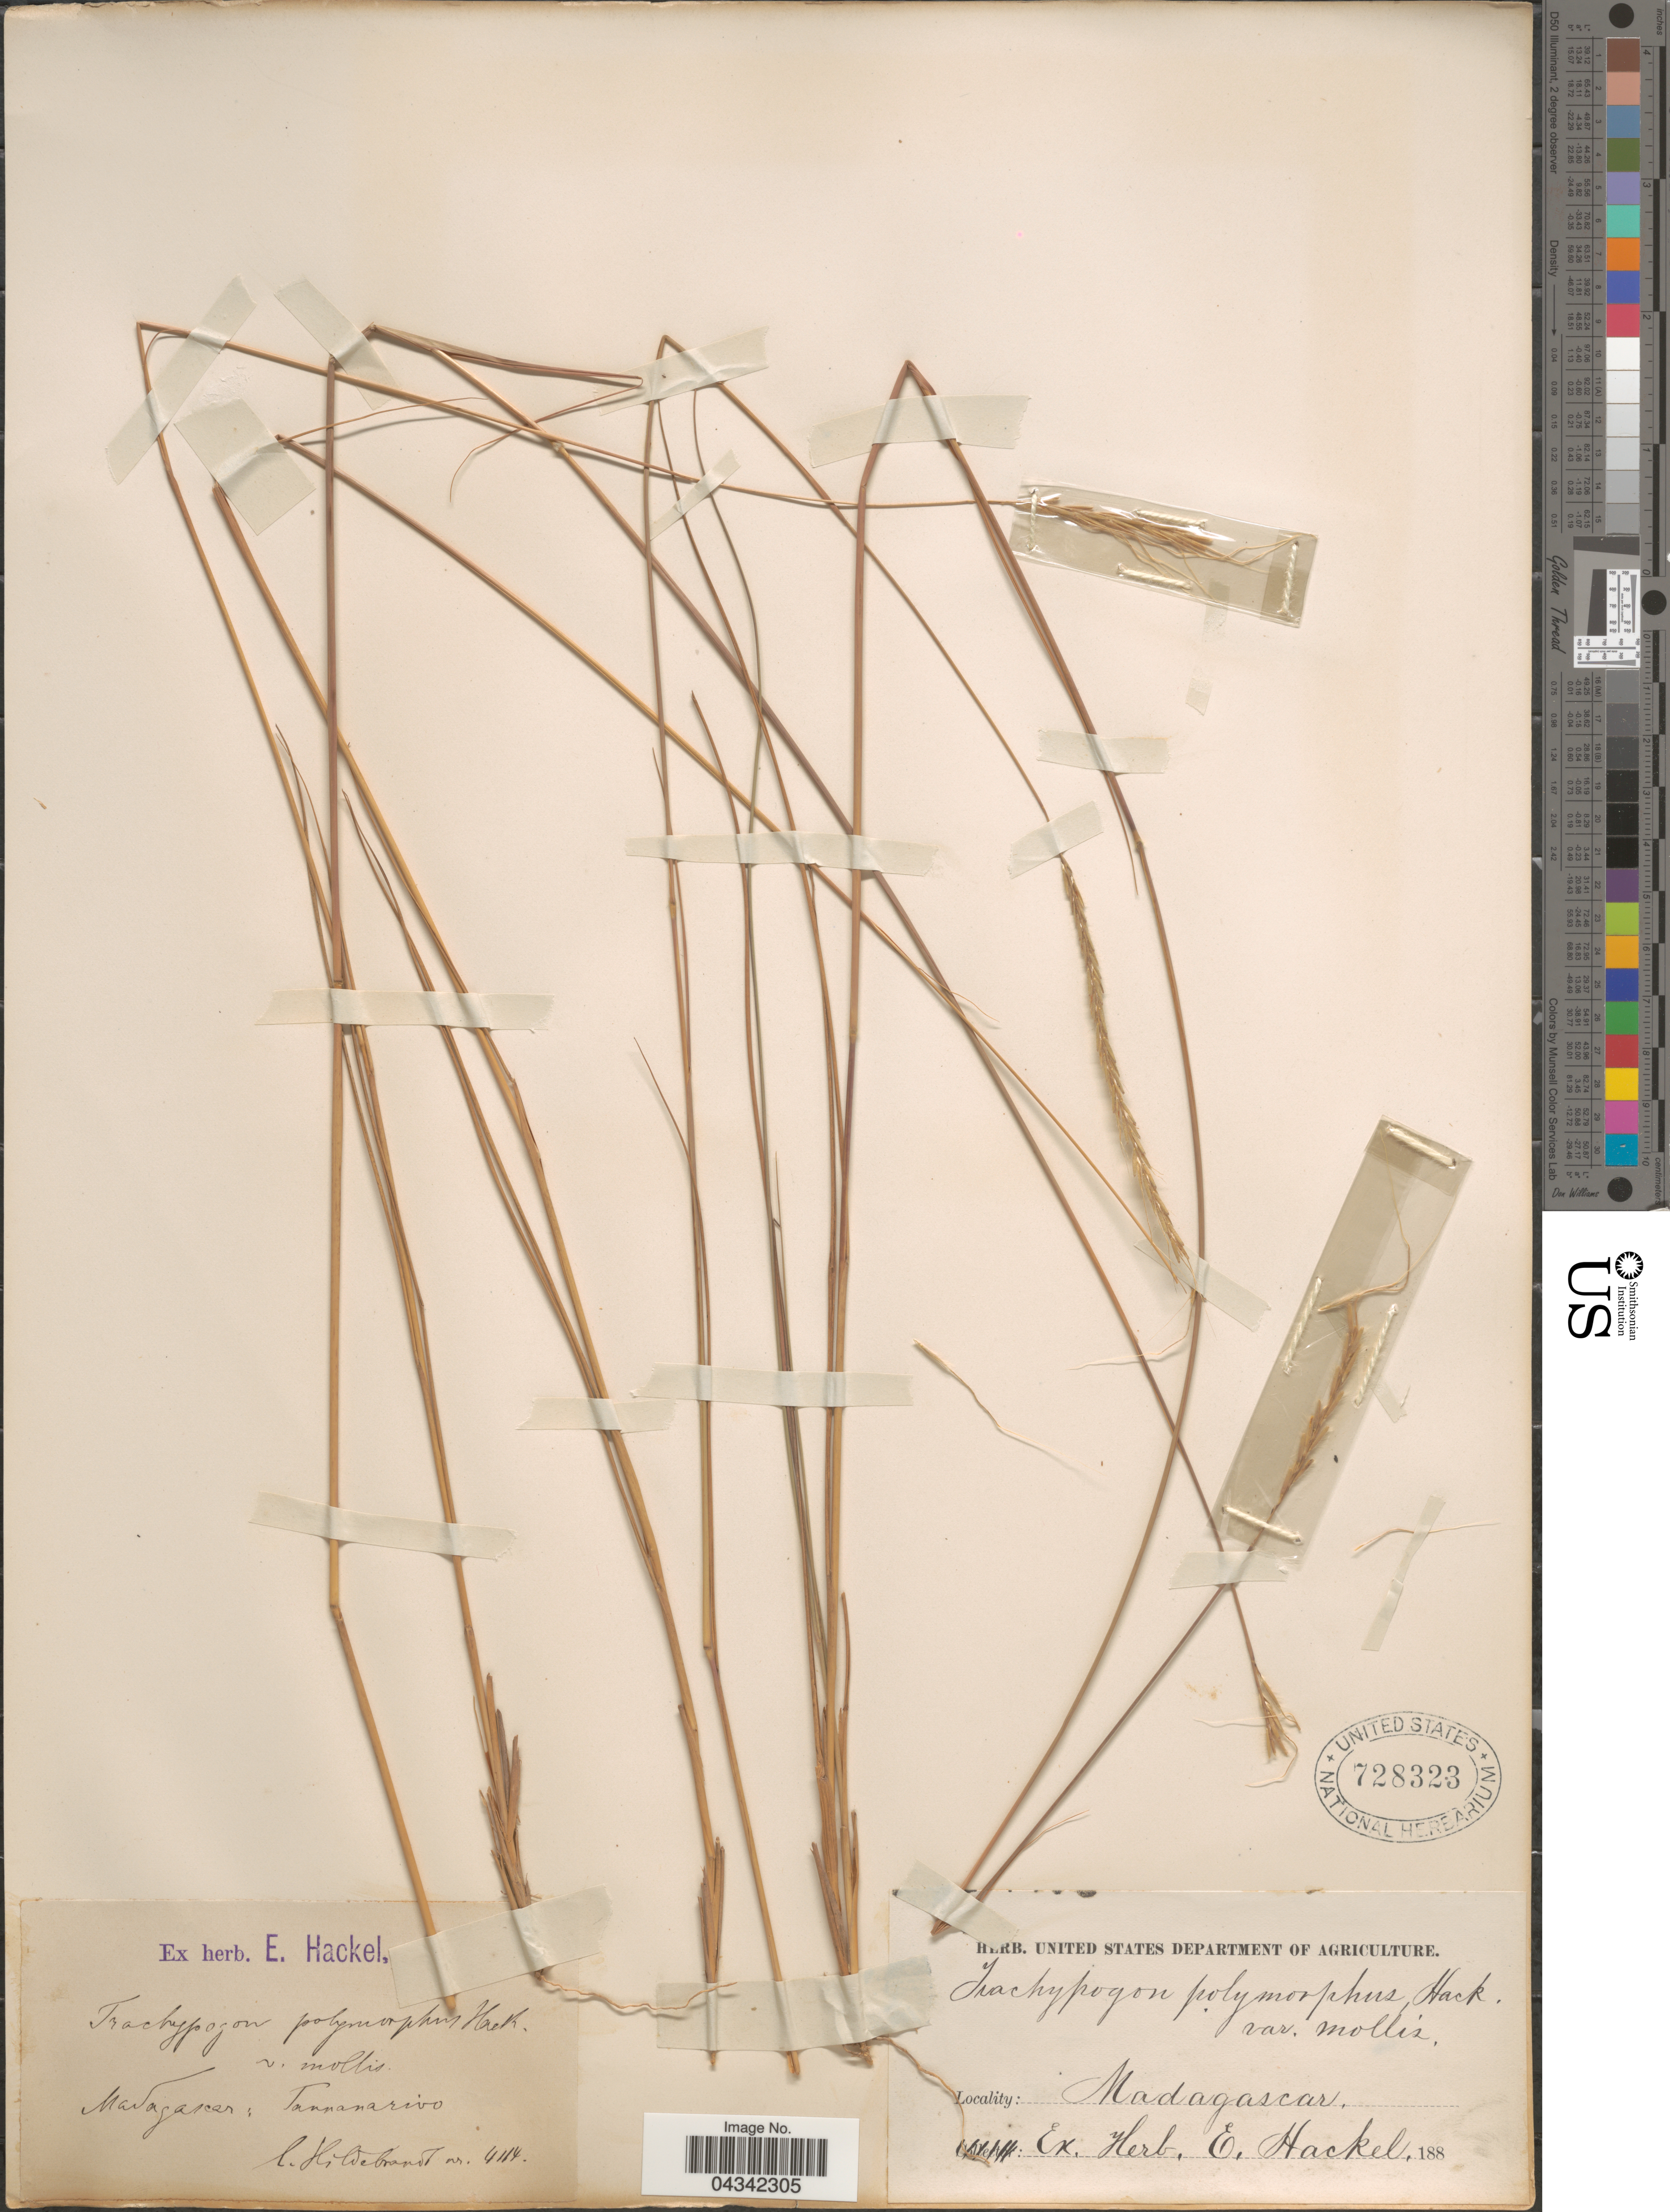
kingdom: Plantae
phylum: Tracheophyta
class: Liliopsida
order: Poales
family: Poaceae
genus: Trachypogon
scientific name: Trachypogon spicatus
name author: (L. f.) Kuntze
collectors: J. Hildebrandt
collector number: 4114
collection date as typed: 188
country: Madagascar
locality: Tannanarivo.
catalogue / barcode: US 728323